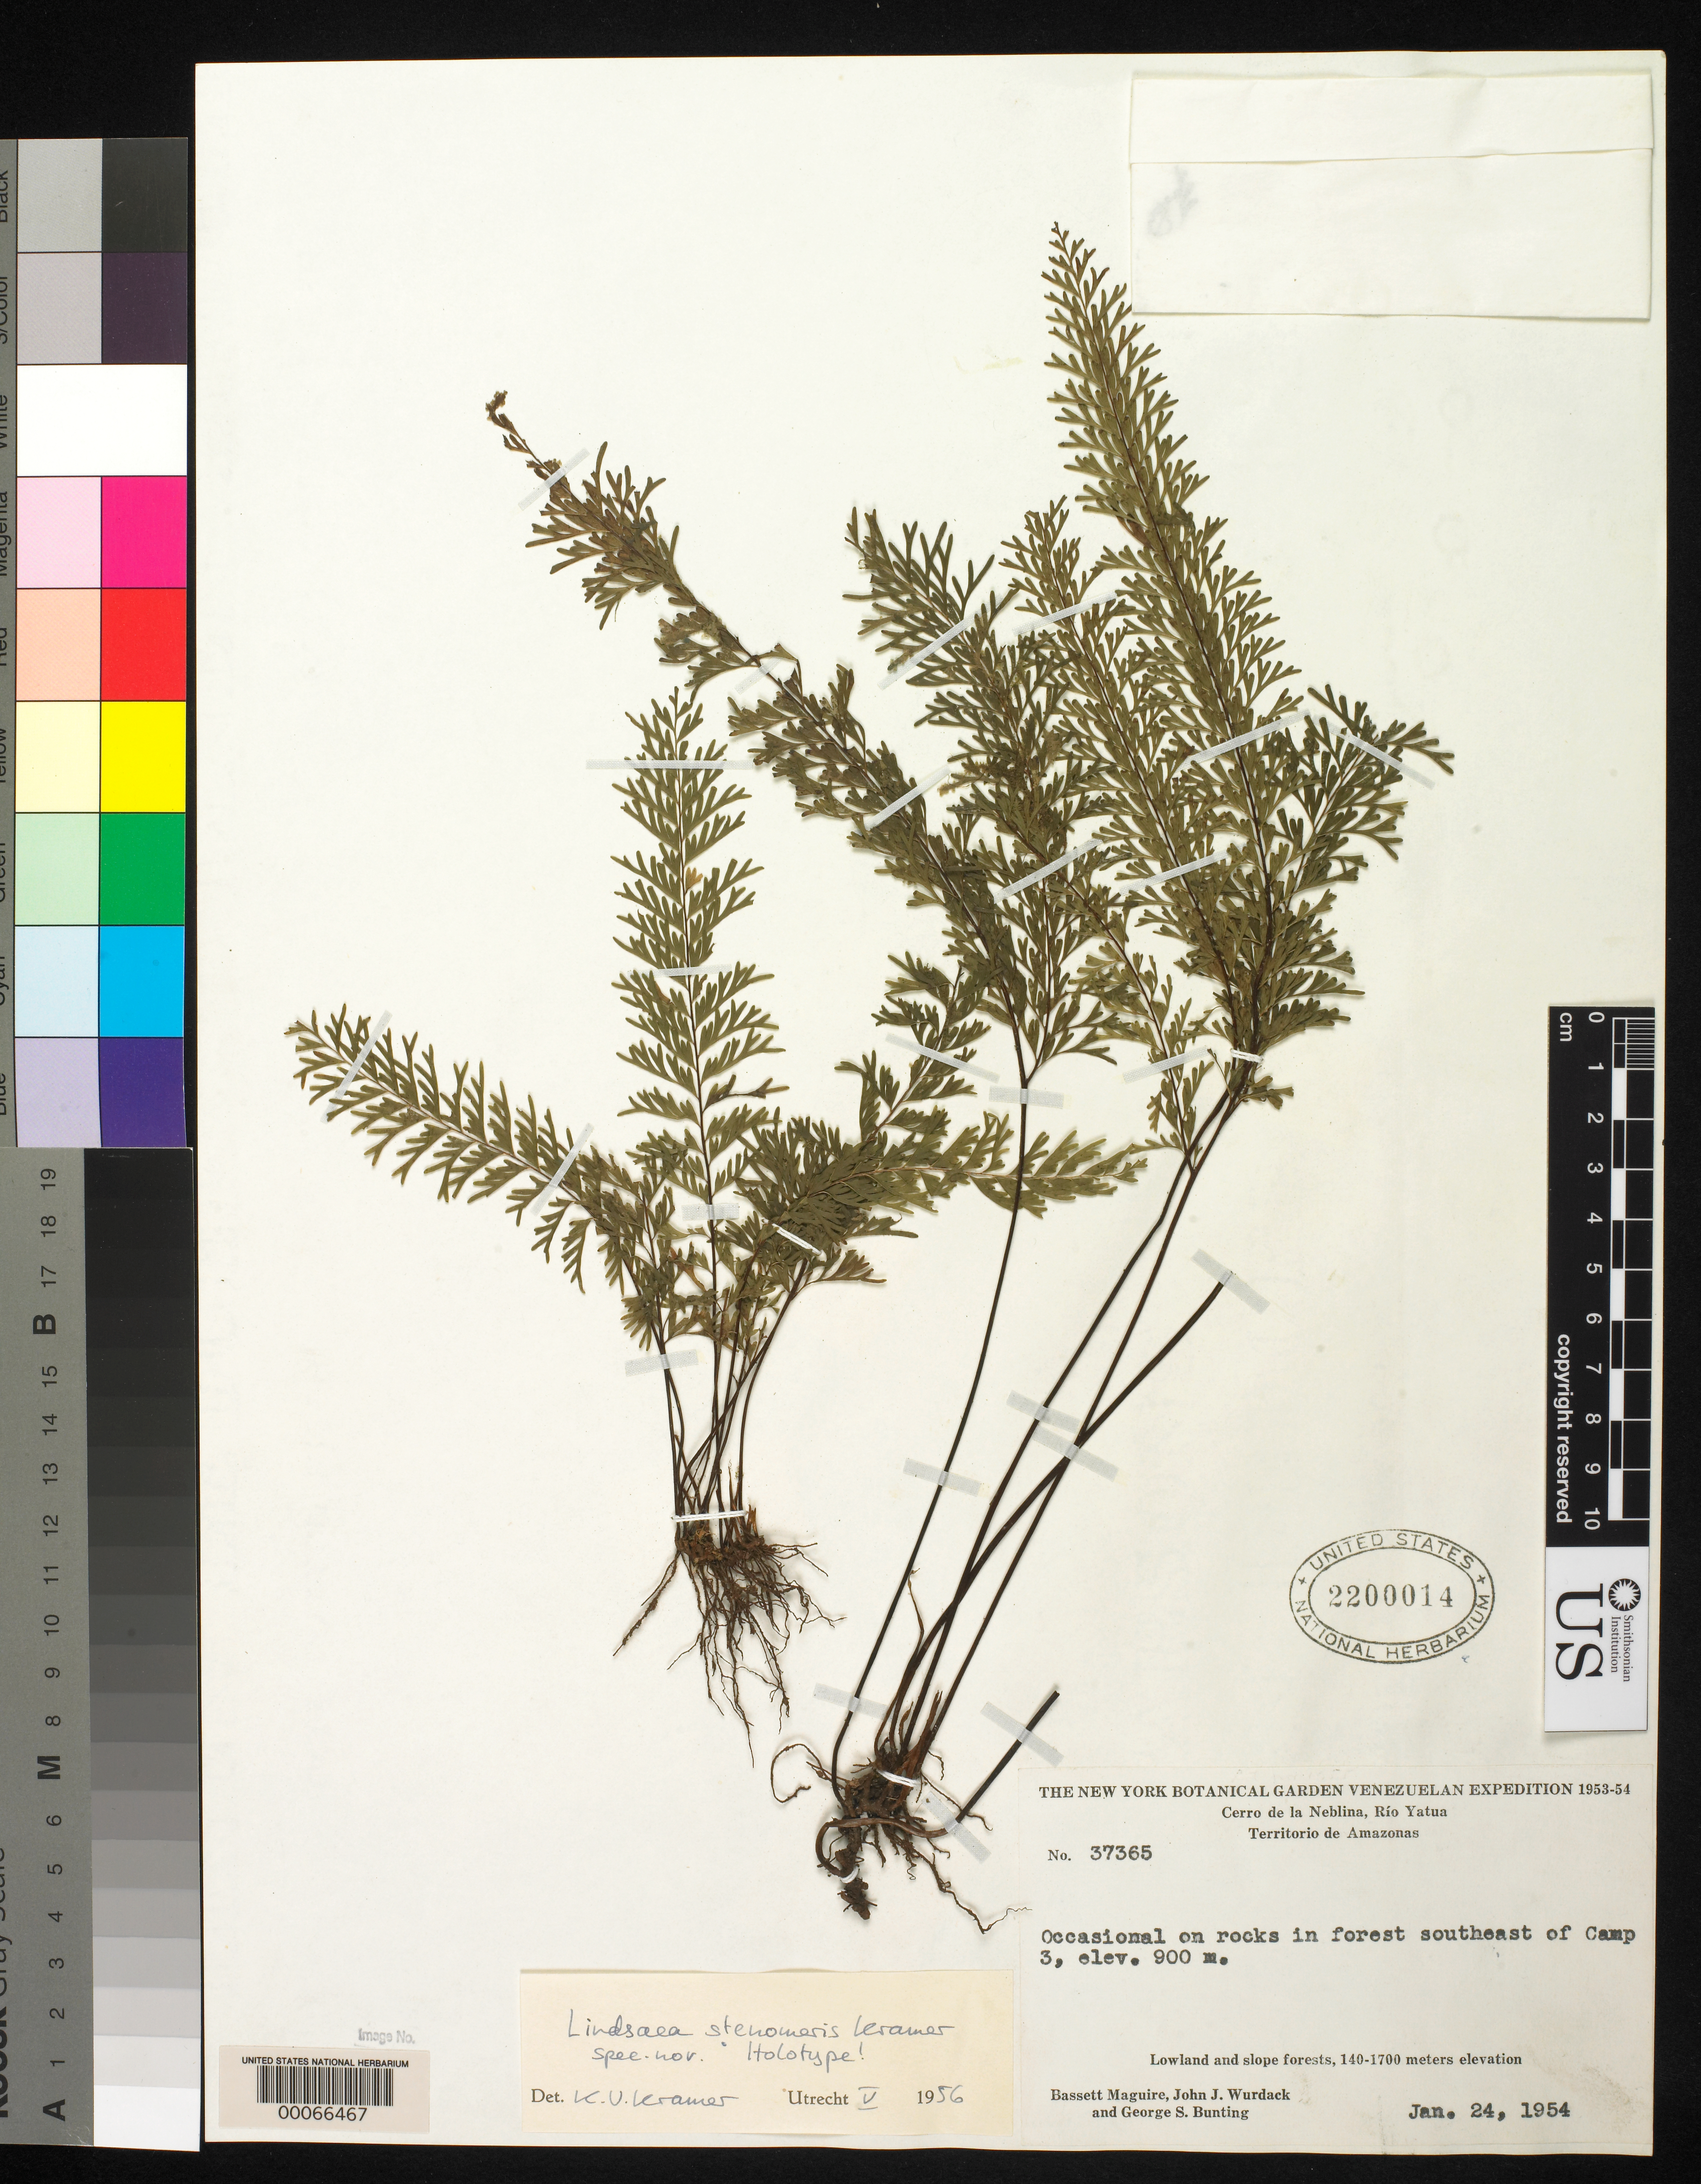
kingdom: Plantae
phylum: Tracheophyta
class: Polypodiopsida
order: Polypodiales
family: Lindsaeaceae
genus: Lindsaea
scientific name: Lindsaea stenomeris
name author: K.U. Kramer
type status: Holotype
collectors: B. Maguire, J. J. Wurdack & G. S. Bunting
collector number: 37365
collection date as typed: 24 Jan 1954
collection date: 1954-01-24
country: Venezuela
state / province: Amazonas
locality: Cerro de La Neblina, Rio Yatua, SE of camp 3.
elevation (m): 900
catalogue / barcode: US 2200014